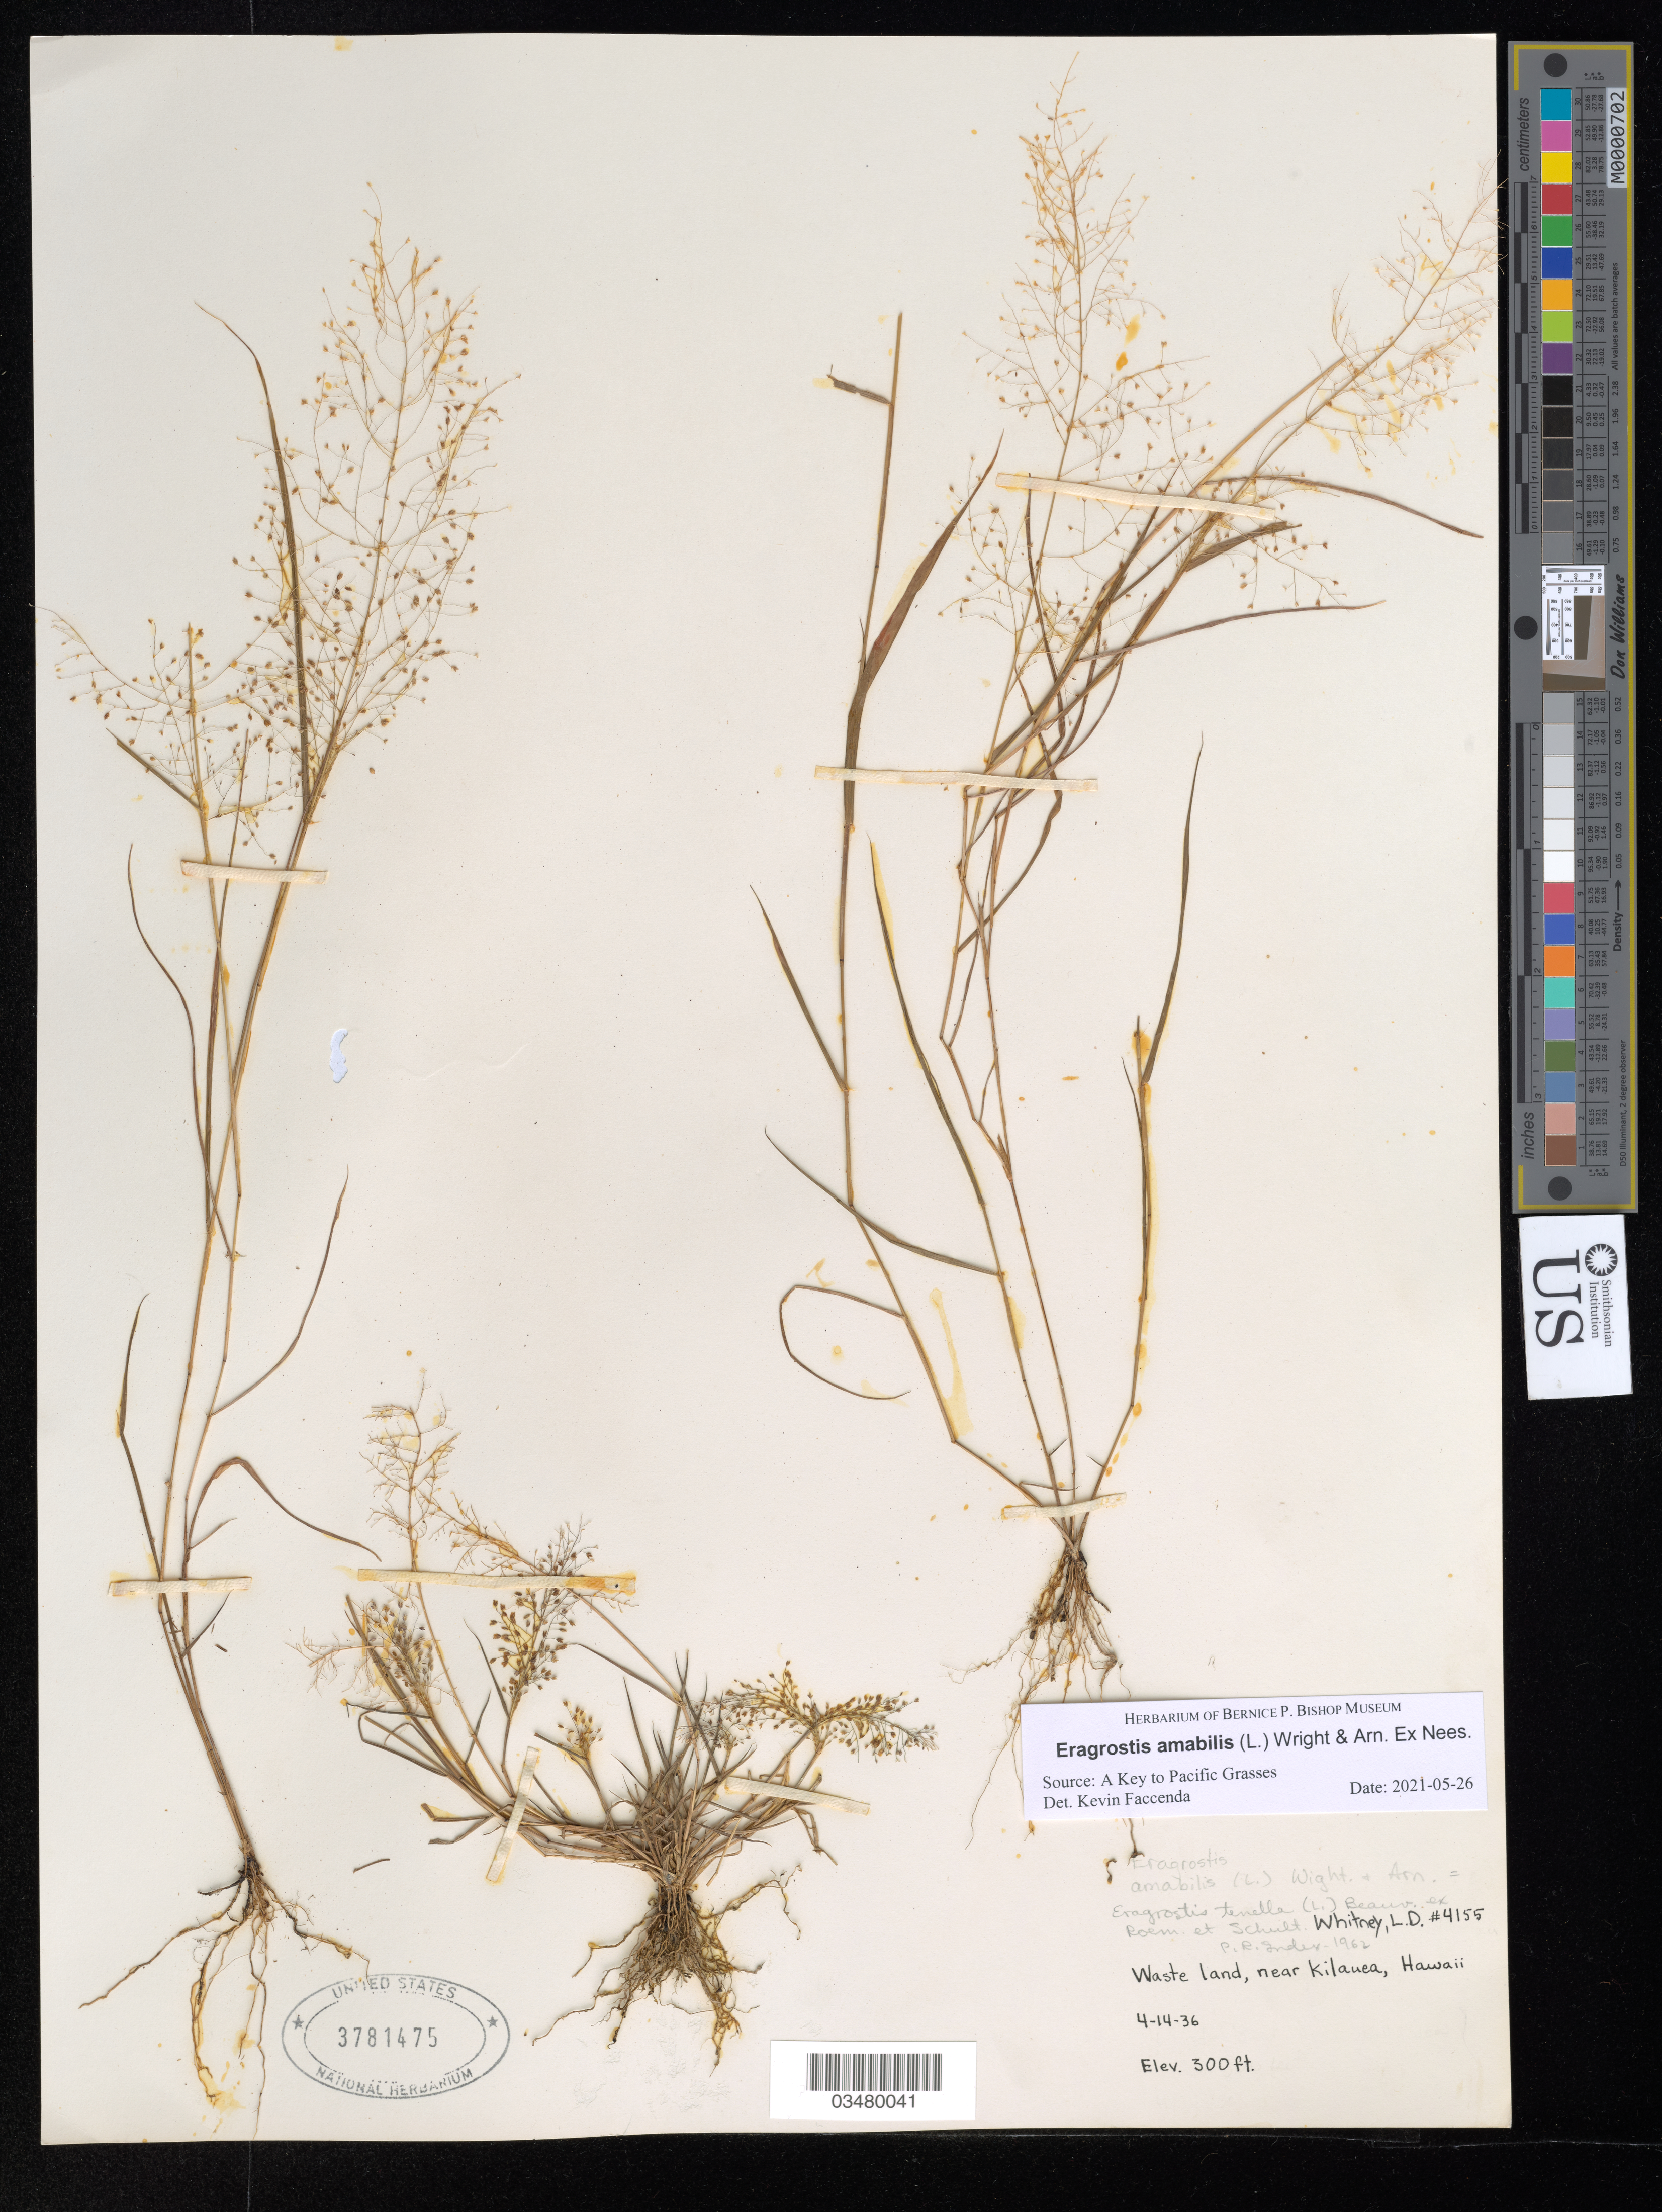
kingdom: Plantae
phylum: Tracheophyta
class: Liliopsida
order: Poales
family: Poaceae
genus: Eragrostis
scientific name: Eragrostis tenella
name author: (L.) P. Beauv. ex Roem. & Schult.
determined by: Wagner, W. L., (BOT), Smithsonian Institution - National Museum of Natural History (UNITED STATES)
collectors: L. Whitney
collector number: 4155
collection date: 1936-04-14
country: United States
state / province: Hawaii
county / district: Hawaii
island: Hawaii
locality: near Kilauea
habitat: Wasteland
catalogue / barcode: US 3781475